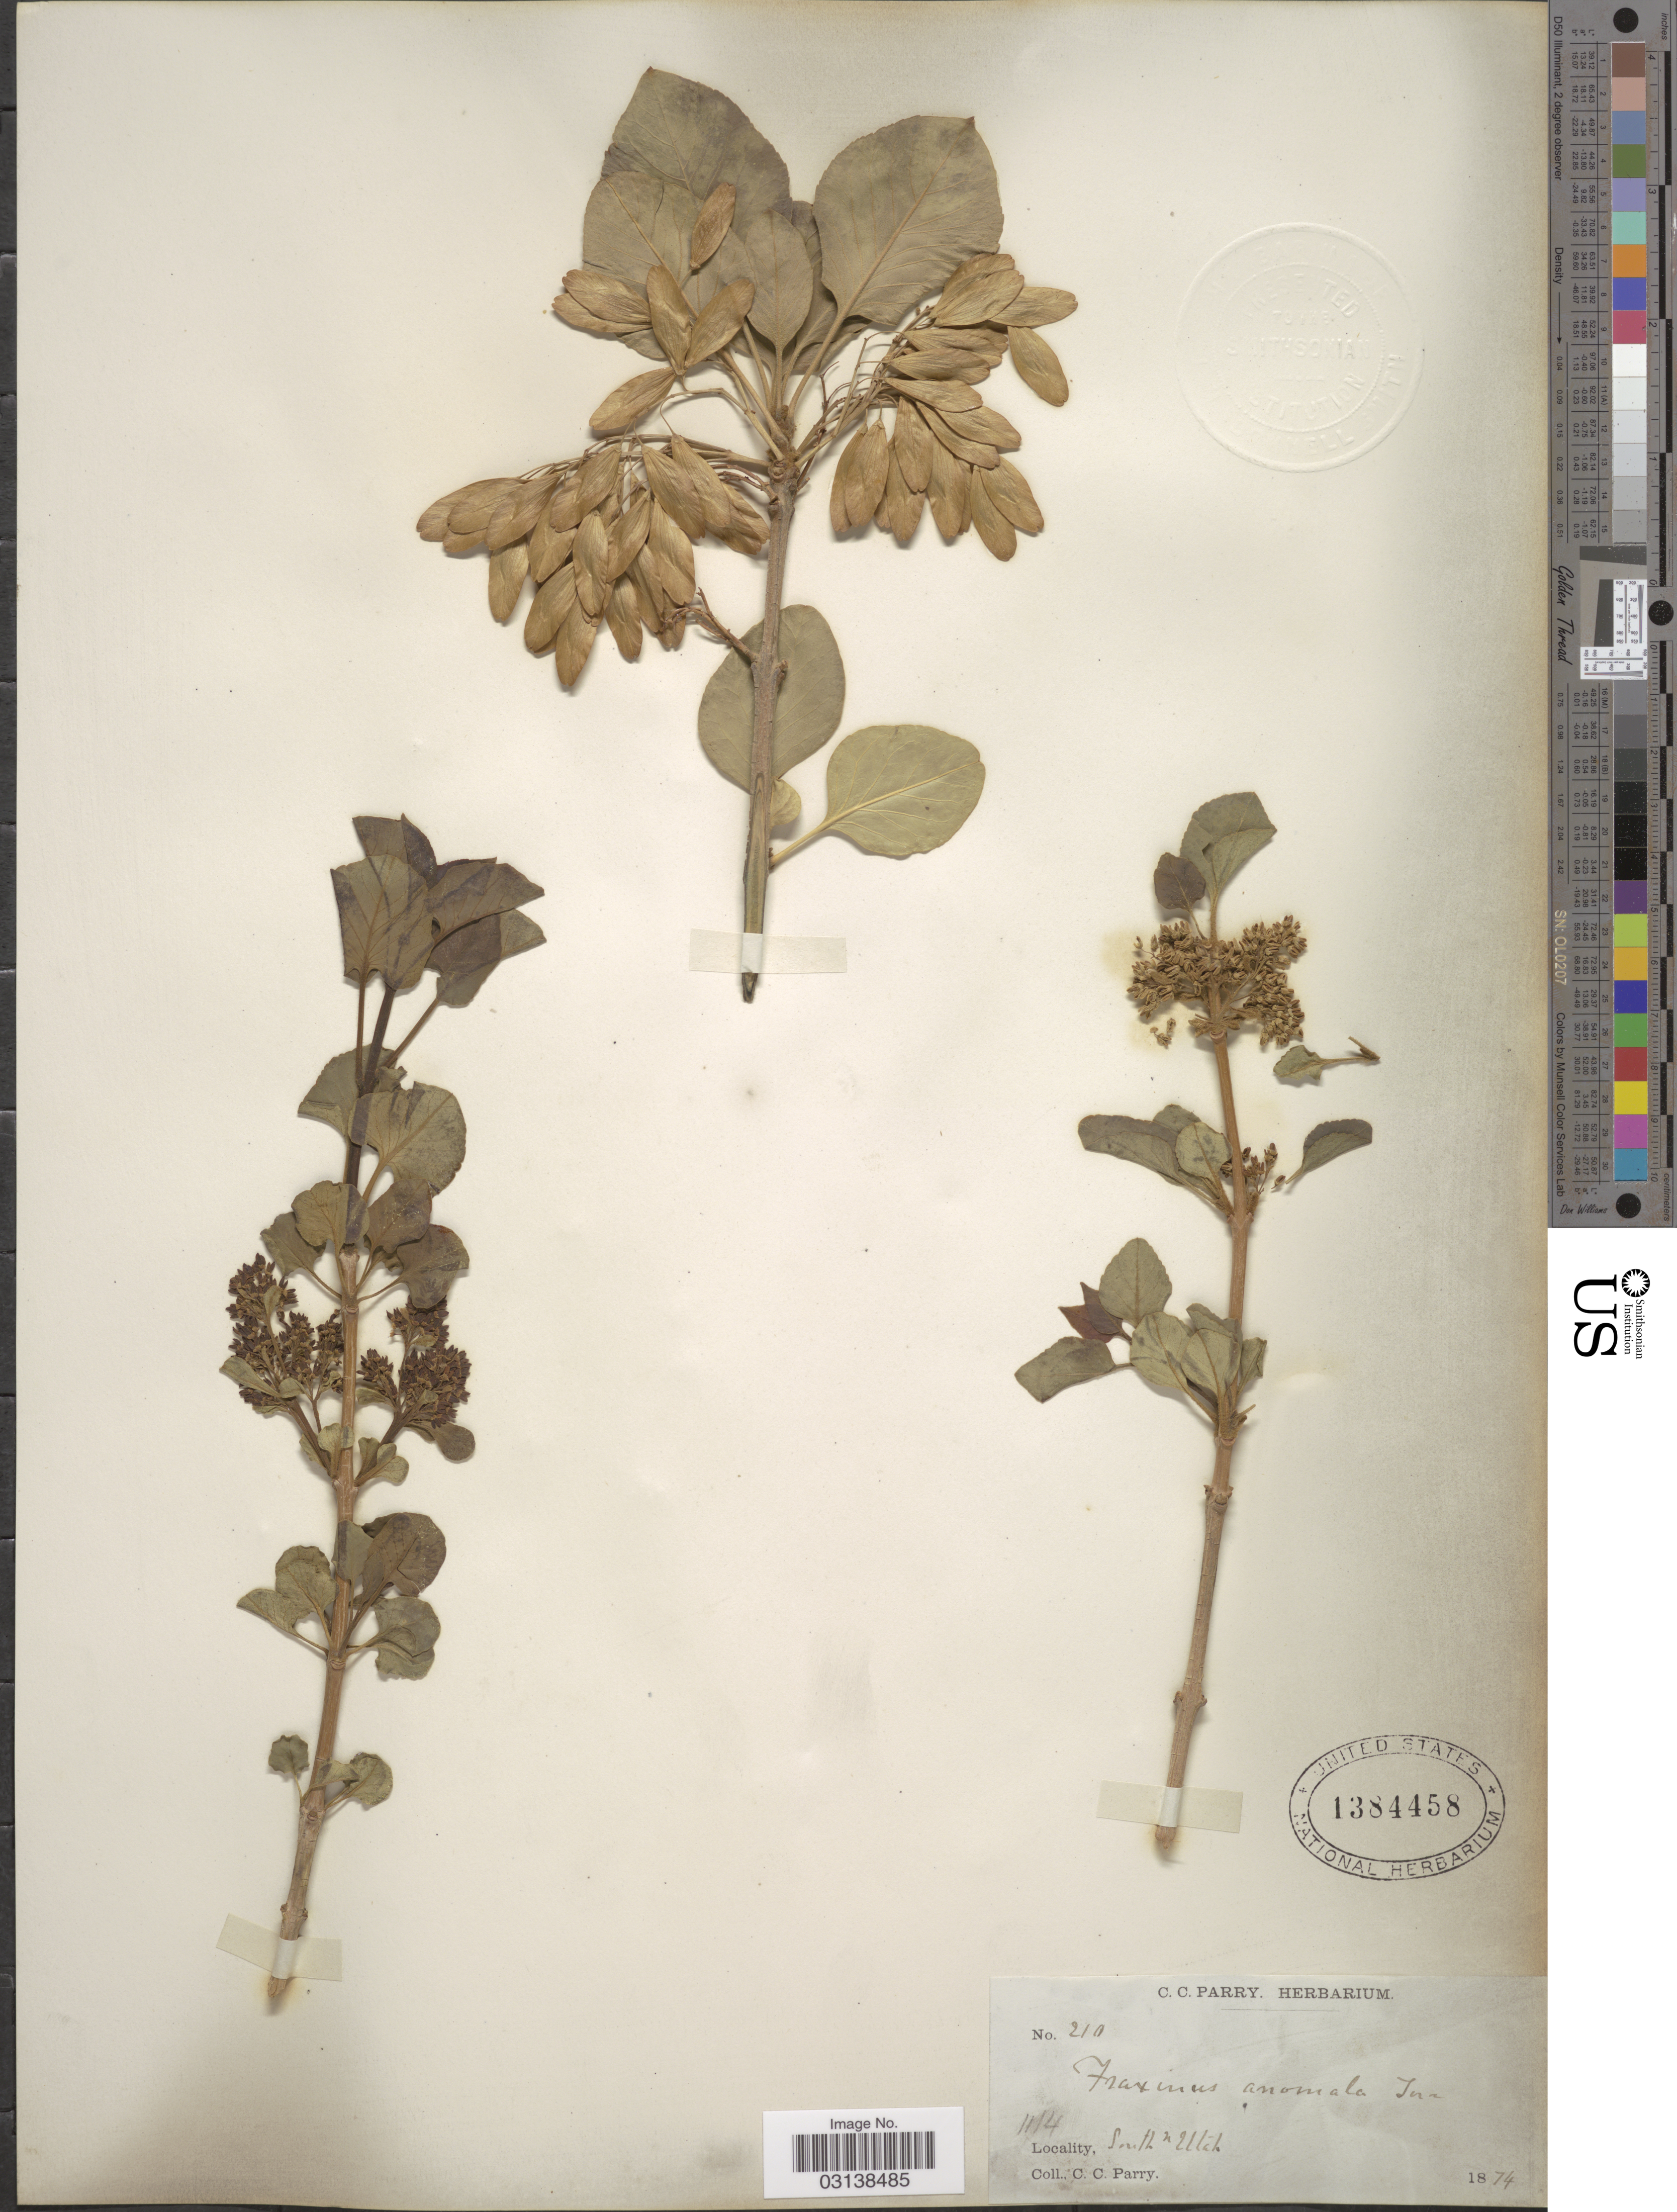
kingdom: Plantae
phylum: Tracheophyta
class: Magnoliopsida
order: Lamiales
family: Oleaceae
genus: Fraxinus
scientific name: Fraxinus anomala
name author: Torr. ex S. Watson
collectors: C. C. Parry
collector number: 210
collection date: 1874-04-11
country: United States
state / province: Utah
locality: South Utah.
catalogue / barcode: US 1384458